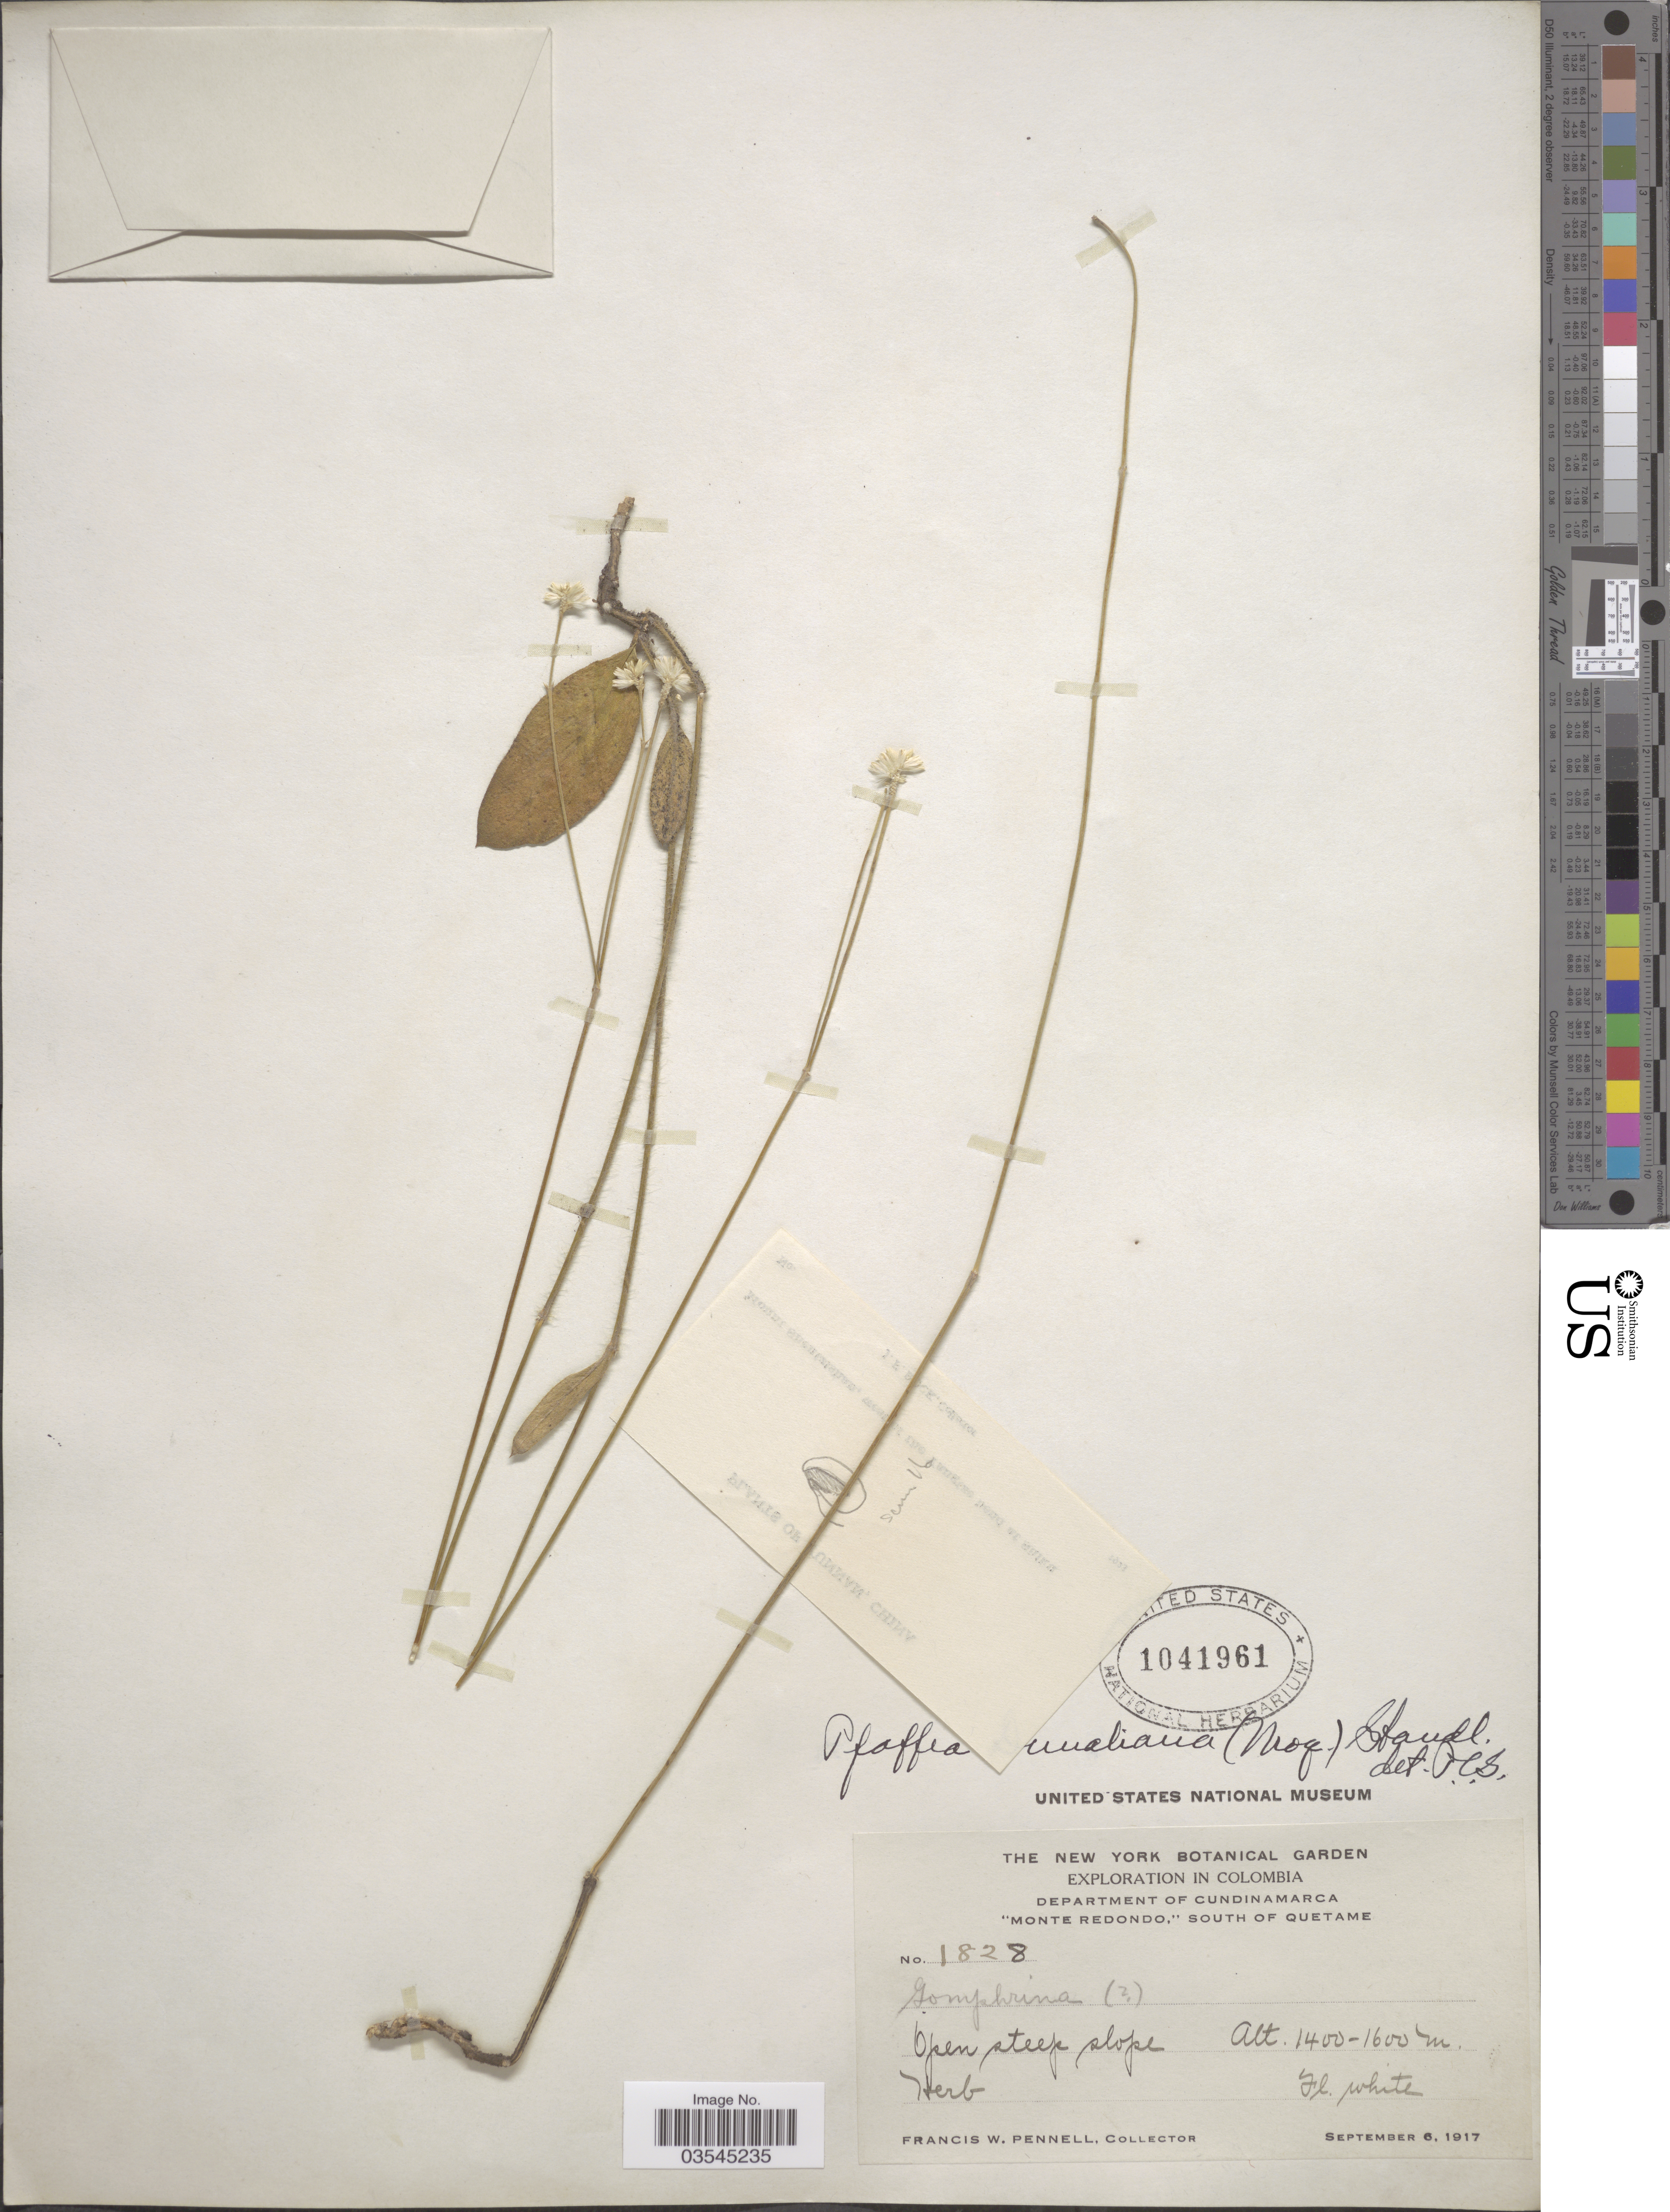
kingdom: Plantae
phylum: Tracheophyta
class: Magnoliopsida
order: Caryophyllales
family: Amaranthaceae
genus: Pfaffia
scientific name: Pfaffia glomerata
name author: (Spreng.) Pedersen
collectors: F. W. Pennell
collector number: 1828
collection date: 1917-09-06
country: Colombia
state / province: Cundinamarca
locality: Department of Cundinamarca. "Monte Redondo," south of Quetame.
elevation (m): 1400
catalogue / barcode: US 1041961